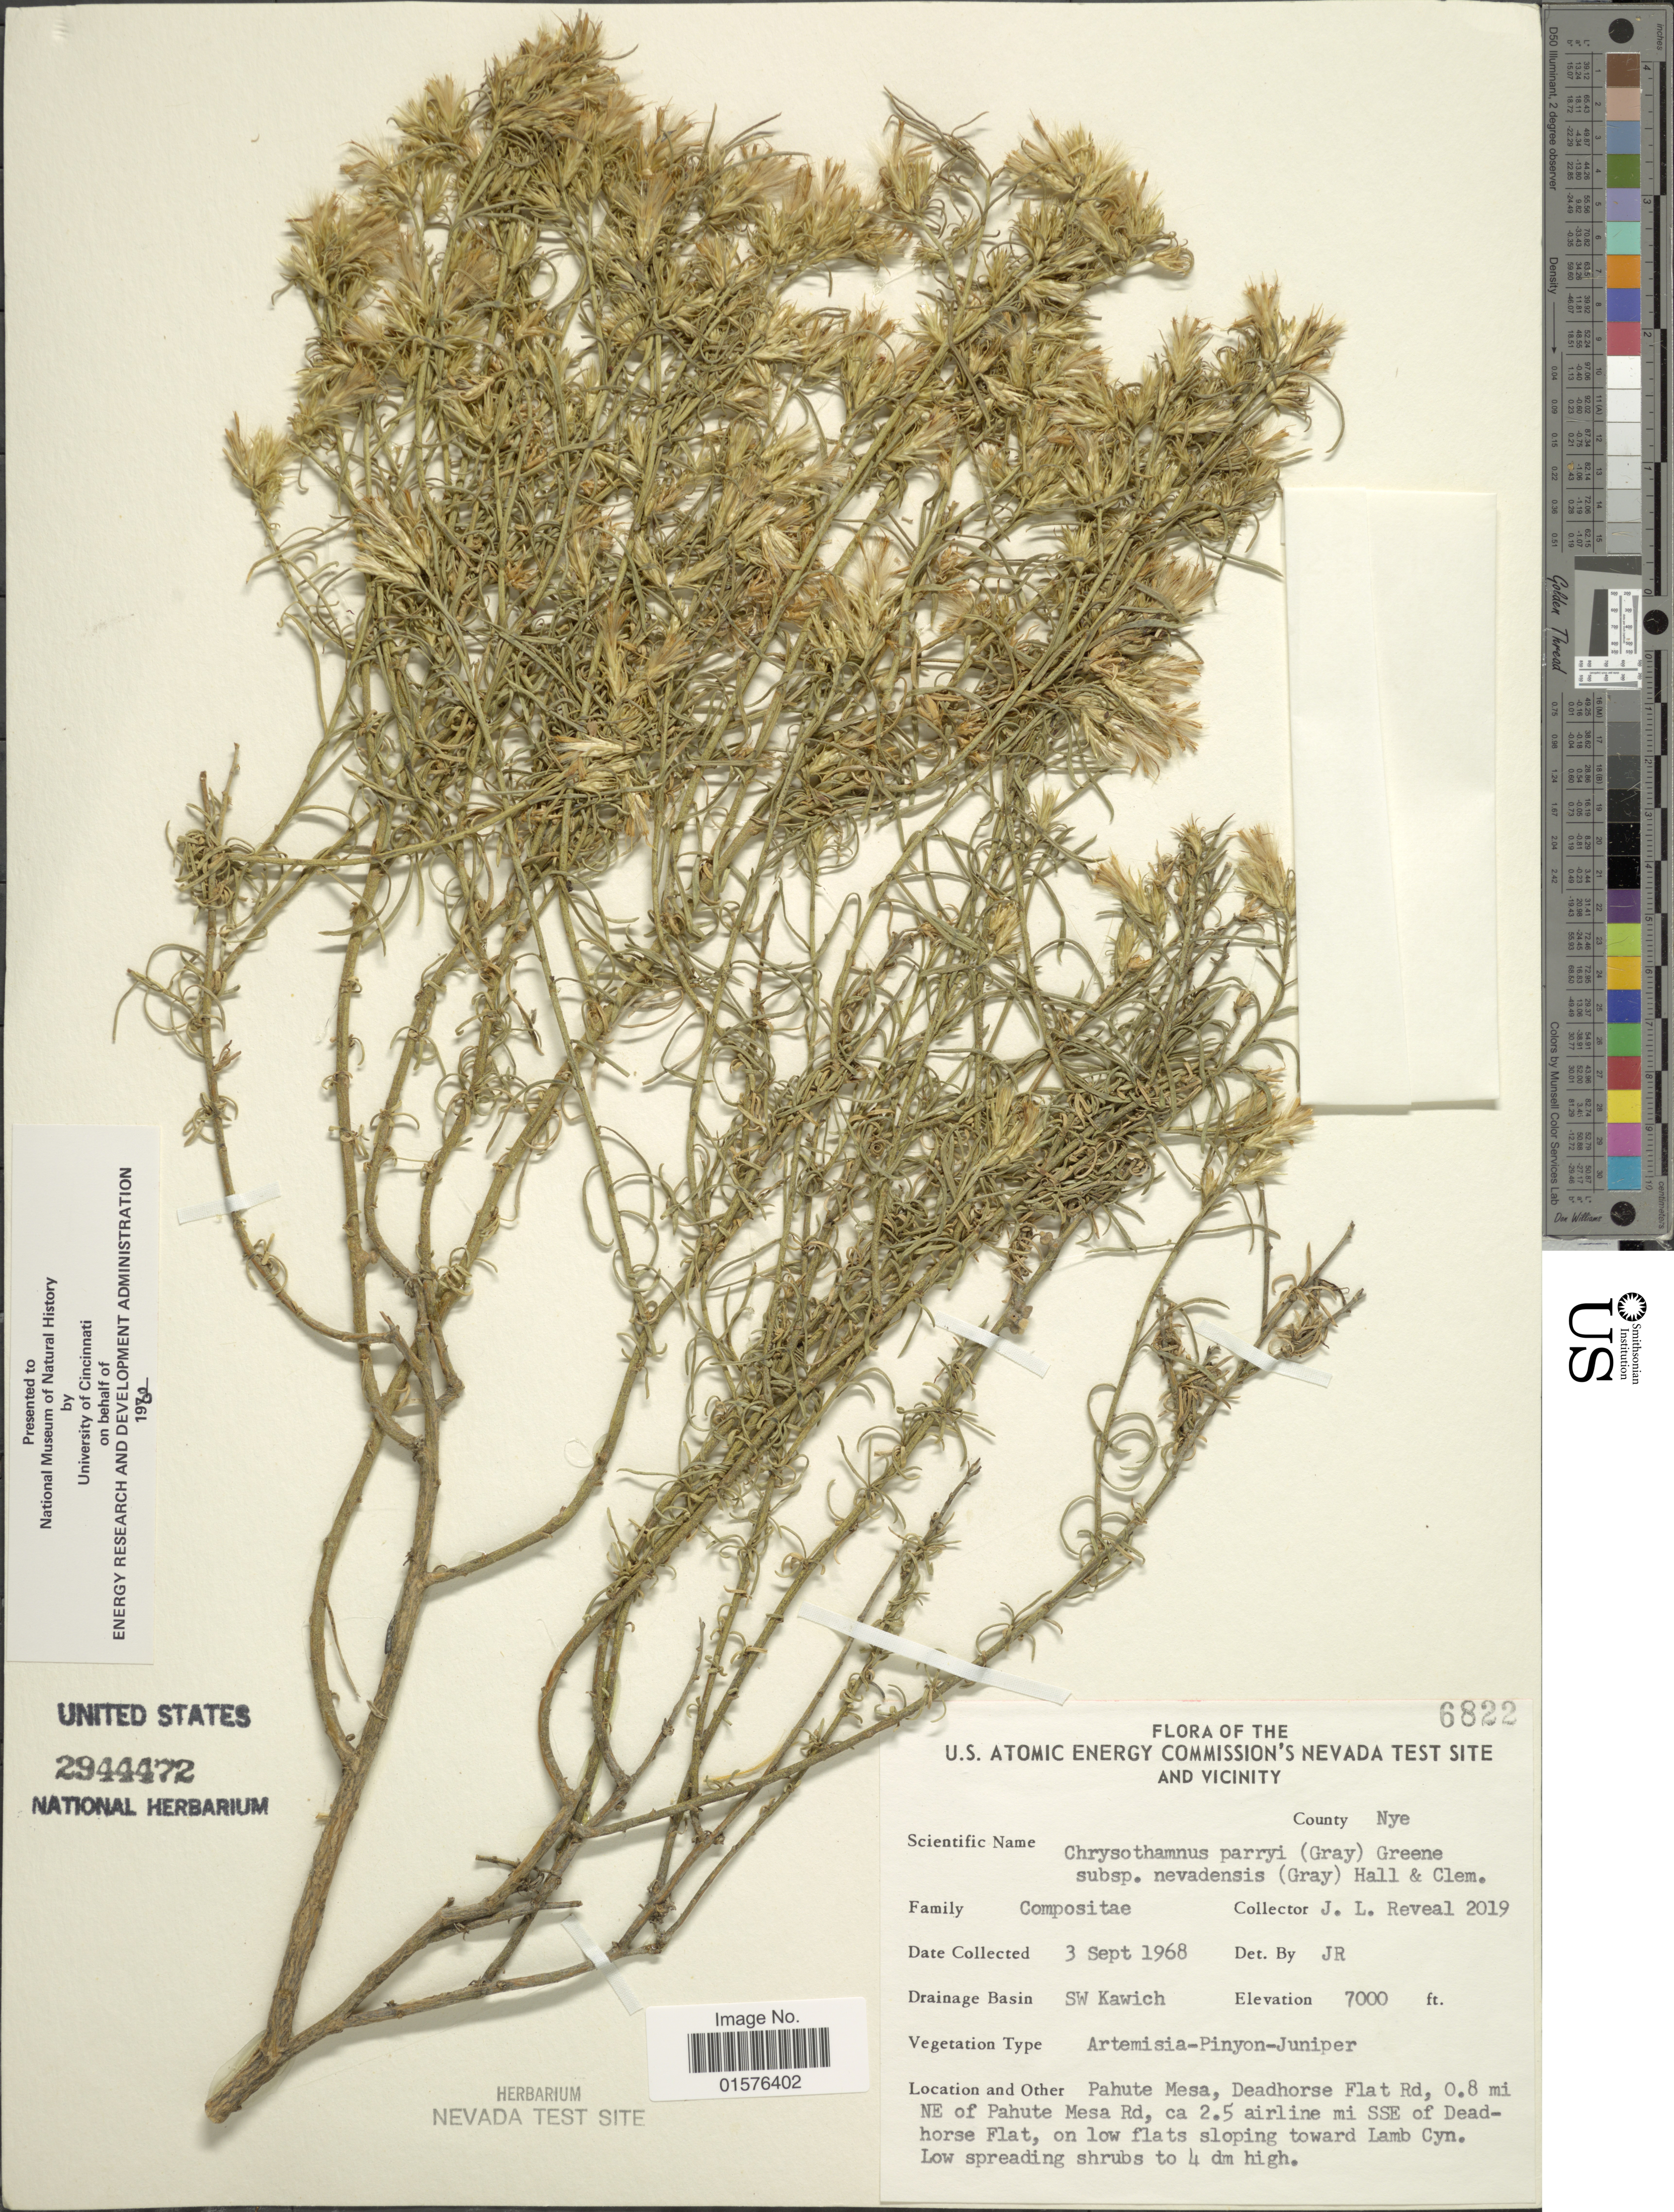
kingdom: Plantae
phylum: Tracheophyta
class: Magnoliopsida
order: Asterales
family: Asteraceae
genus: Ericameria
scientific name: Ericameria parryi var. nevadensis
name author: (A. Gray) G.L. Nesom & G.I. Baird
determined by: Urbatsch, Lowell E., Curator (LSU), Louisiana State University (UNITED STATES)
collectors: J. L. Reveal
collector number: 2019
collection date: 1968-09-03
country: United States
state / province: Nevada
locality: The U.S. Atomic Energy Commission's Nevada test Site and Vicinity, County: Nye, Drainage Basin: SW Kawich, Pahute Mesa, Deadhorse Flat Rd, 0.8 mi NE of Pahute Mesa Rd, ca. 2.5 airline mi SSE of Deadhorse Flat.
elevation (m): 2134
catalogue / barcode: US 2944472